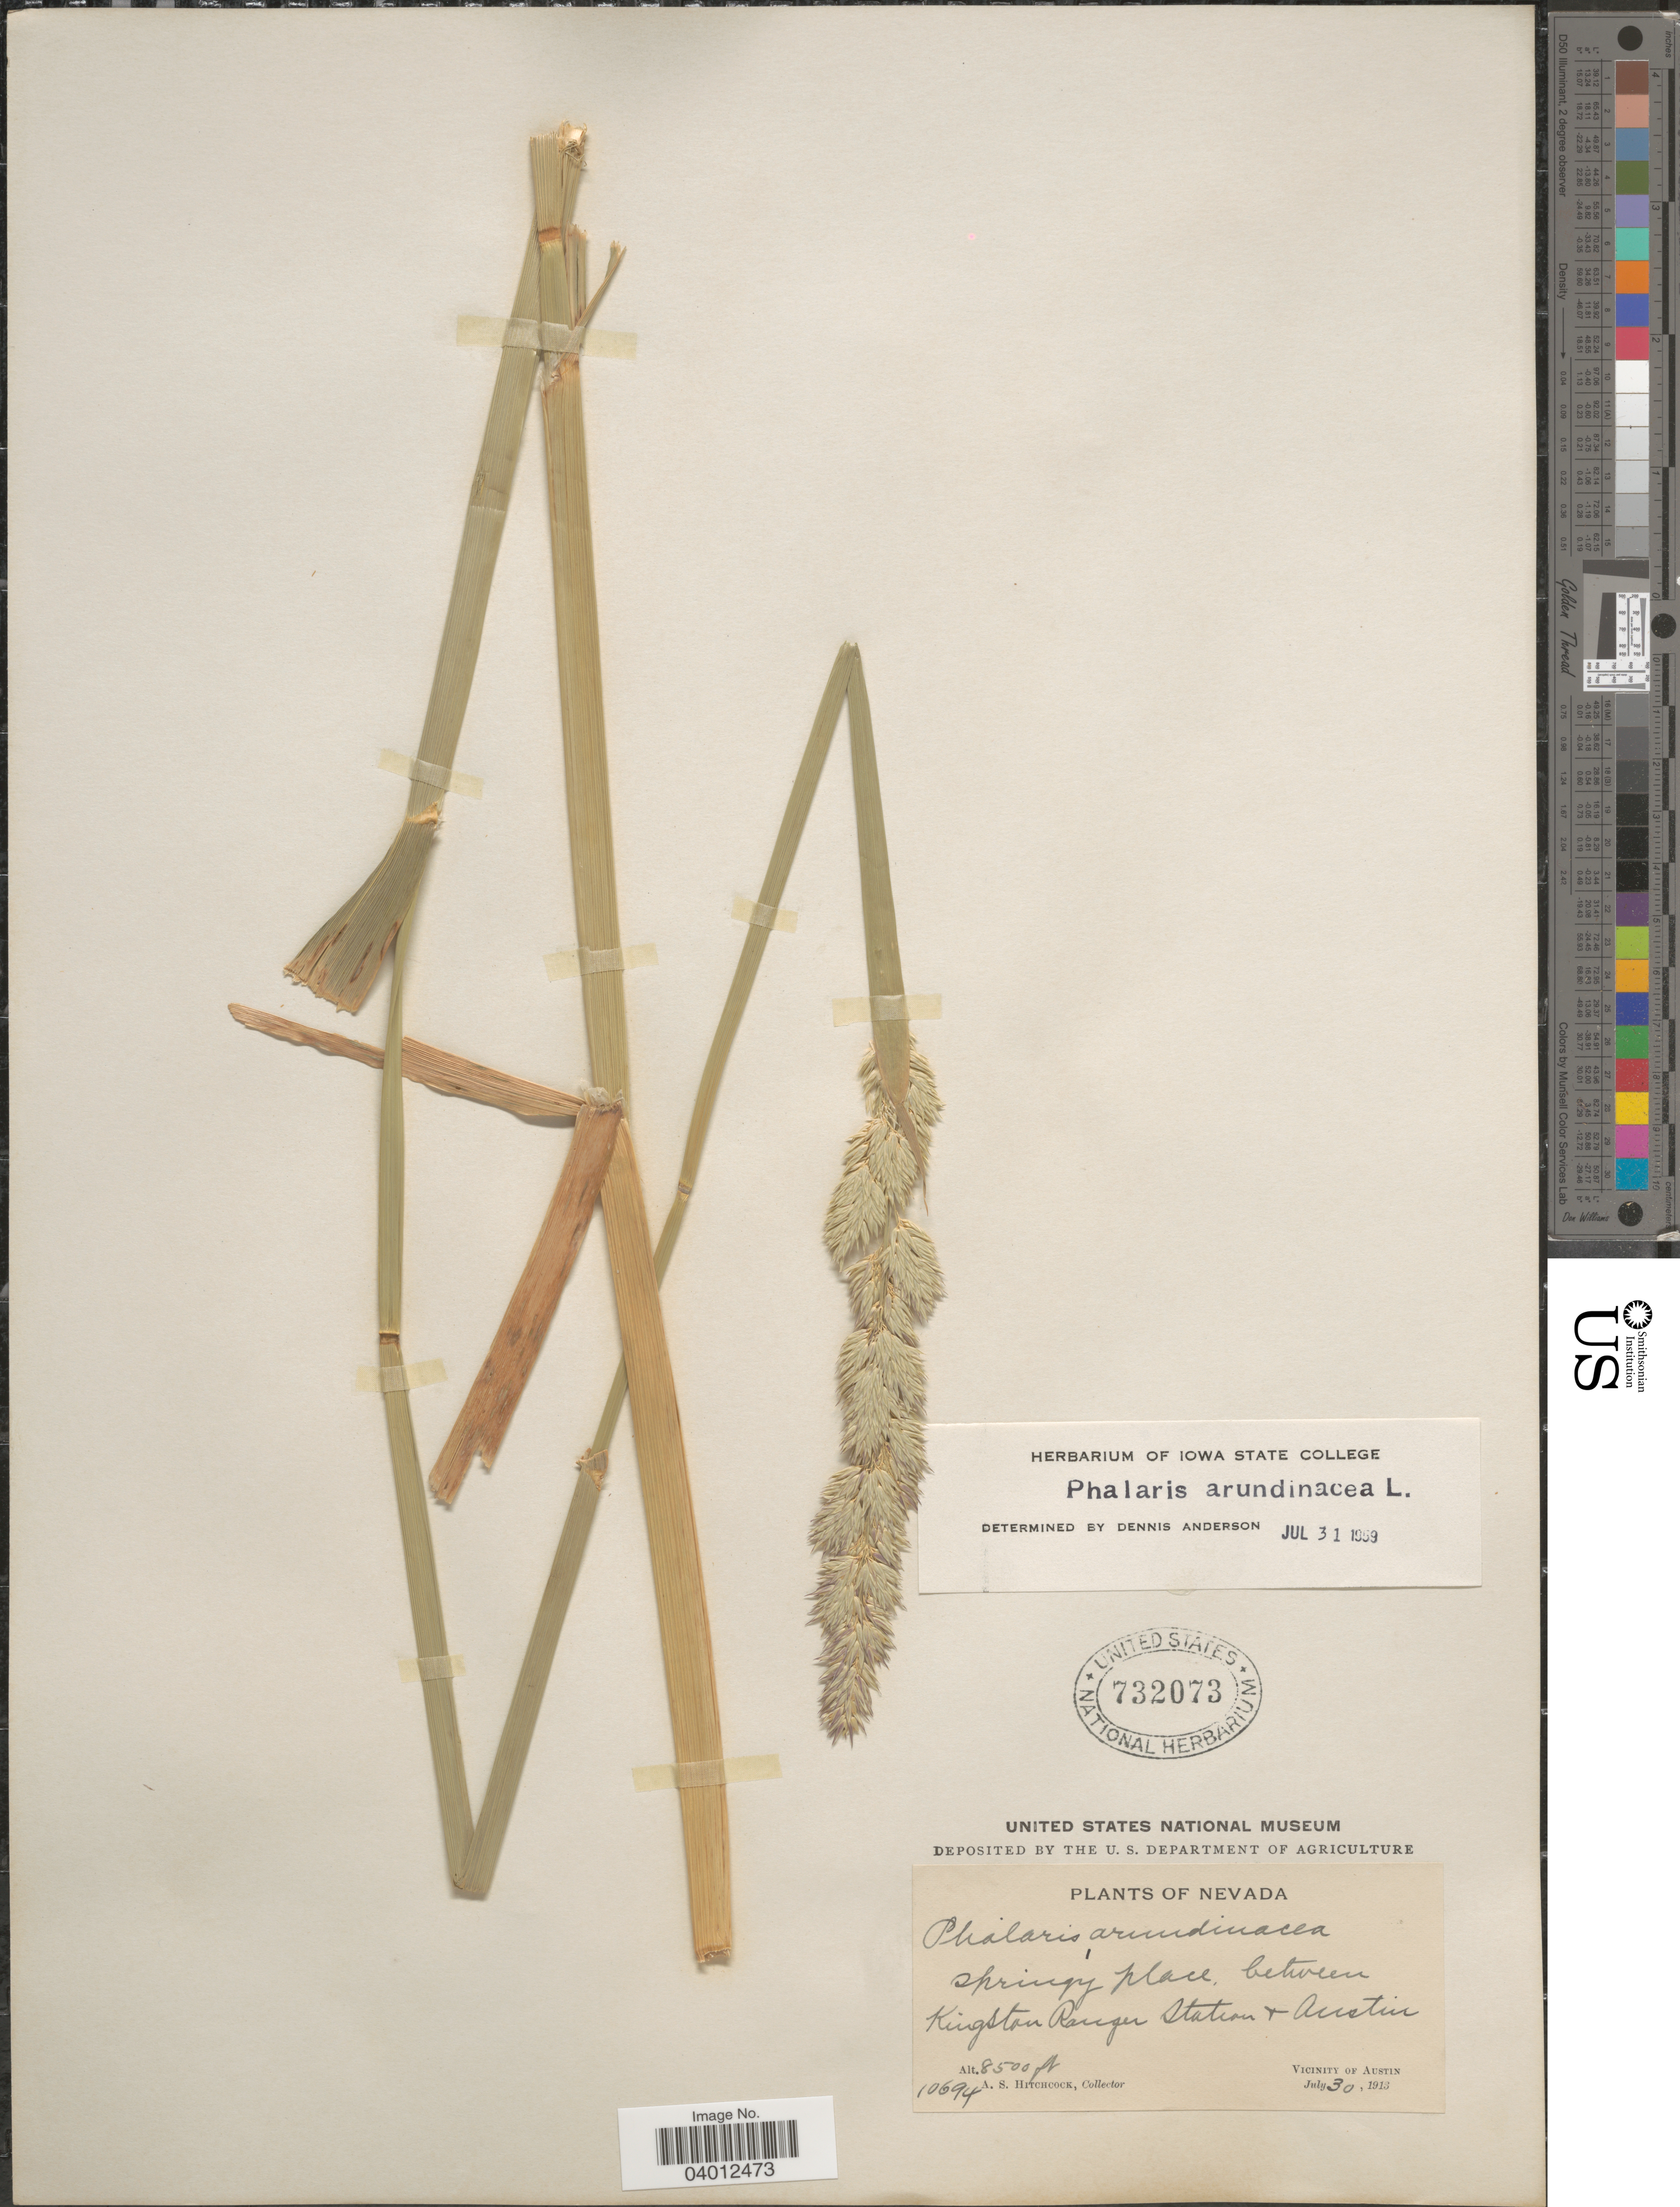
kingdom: Plantae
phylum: Tracheophyta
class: Liliopsida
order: Poales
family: Poaceae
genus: Phalaris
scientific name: Phalaris arundinacea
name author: L.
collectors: A. S. Hitchcock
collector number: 10694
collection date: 1913-07-30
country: United States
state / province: Nevada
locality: Springy place between Kingston Ranger Station & Austin. Vicinity of Austin.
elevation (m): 2591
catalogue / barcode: US 732073